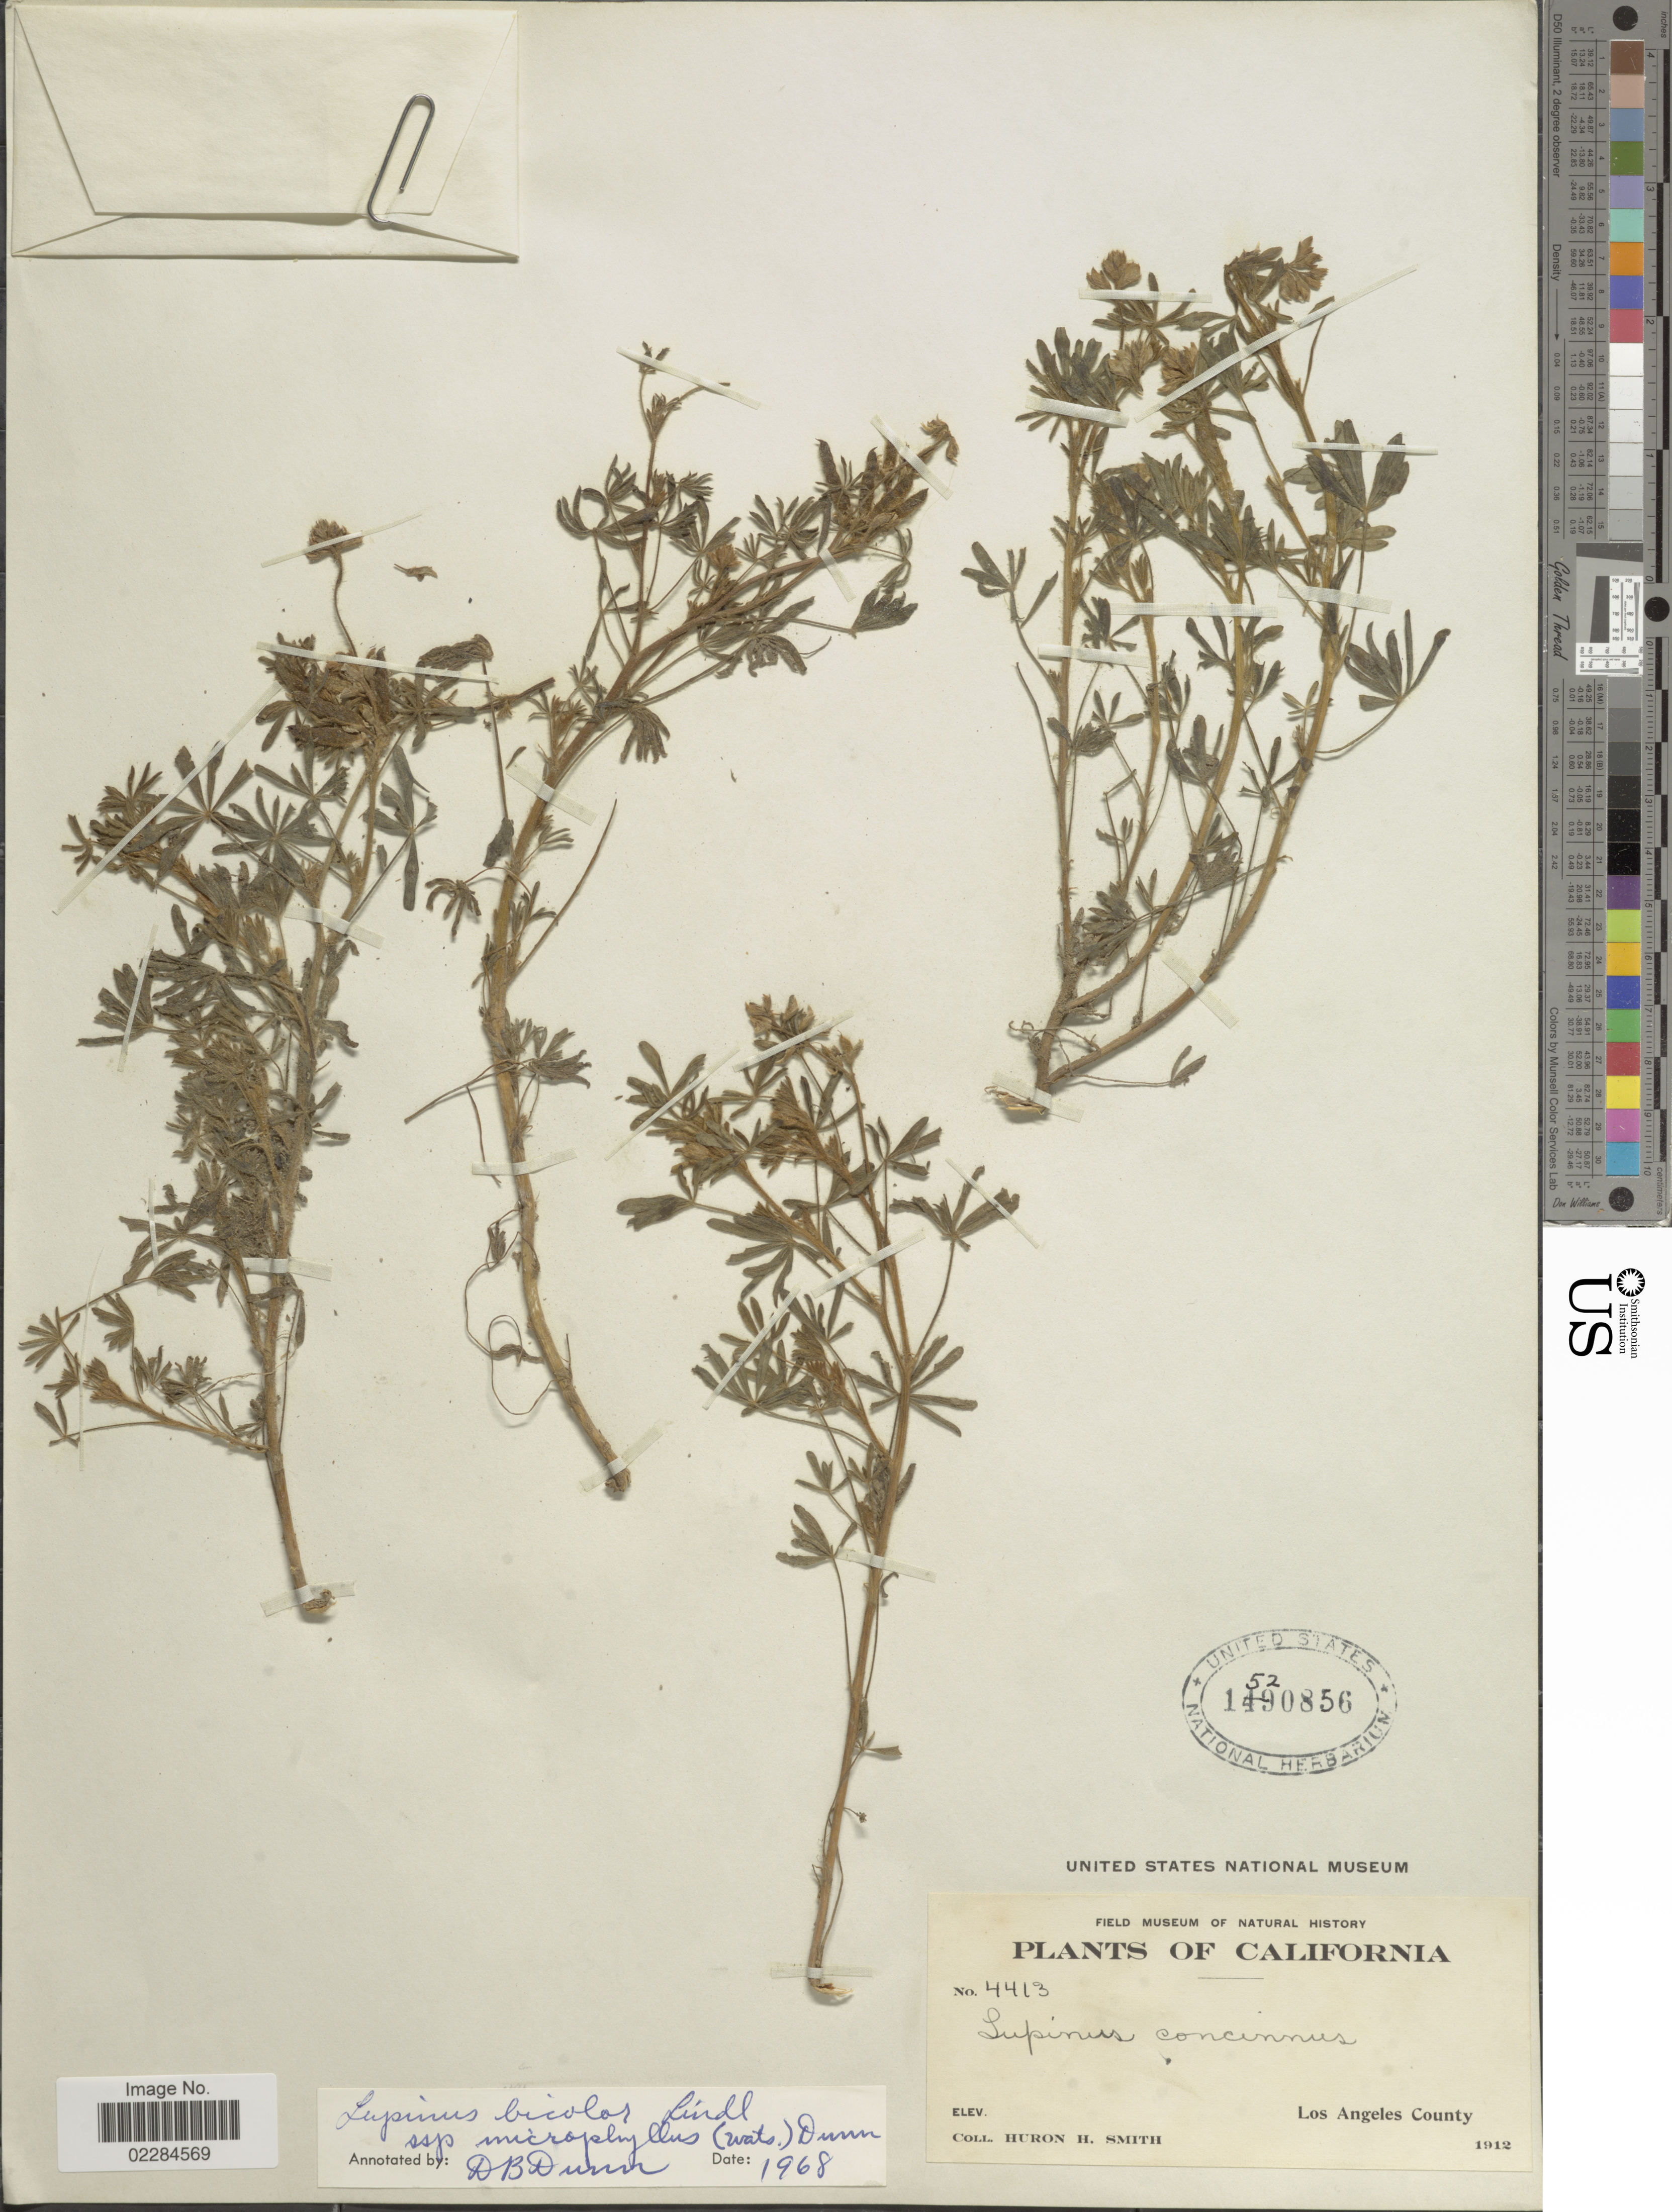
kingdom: Plantae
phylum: Tracheophyta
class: Magnoliopsida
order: Fabales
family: Fabaceae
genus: Lupinus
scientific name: Lupinus bicolor var. microphyllus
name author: Lindl.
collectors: Huron H. Smith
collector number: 4413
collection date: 1912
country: United States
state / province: California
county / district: Los Angeles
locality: Los Angeles County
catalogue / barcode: US 1520856